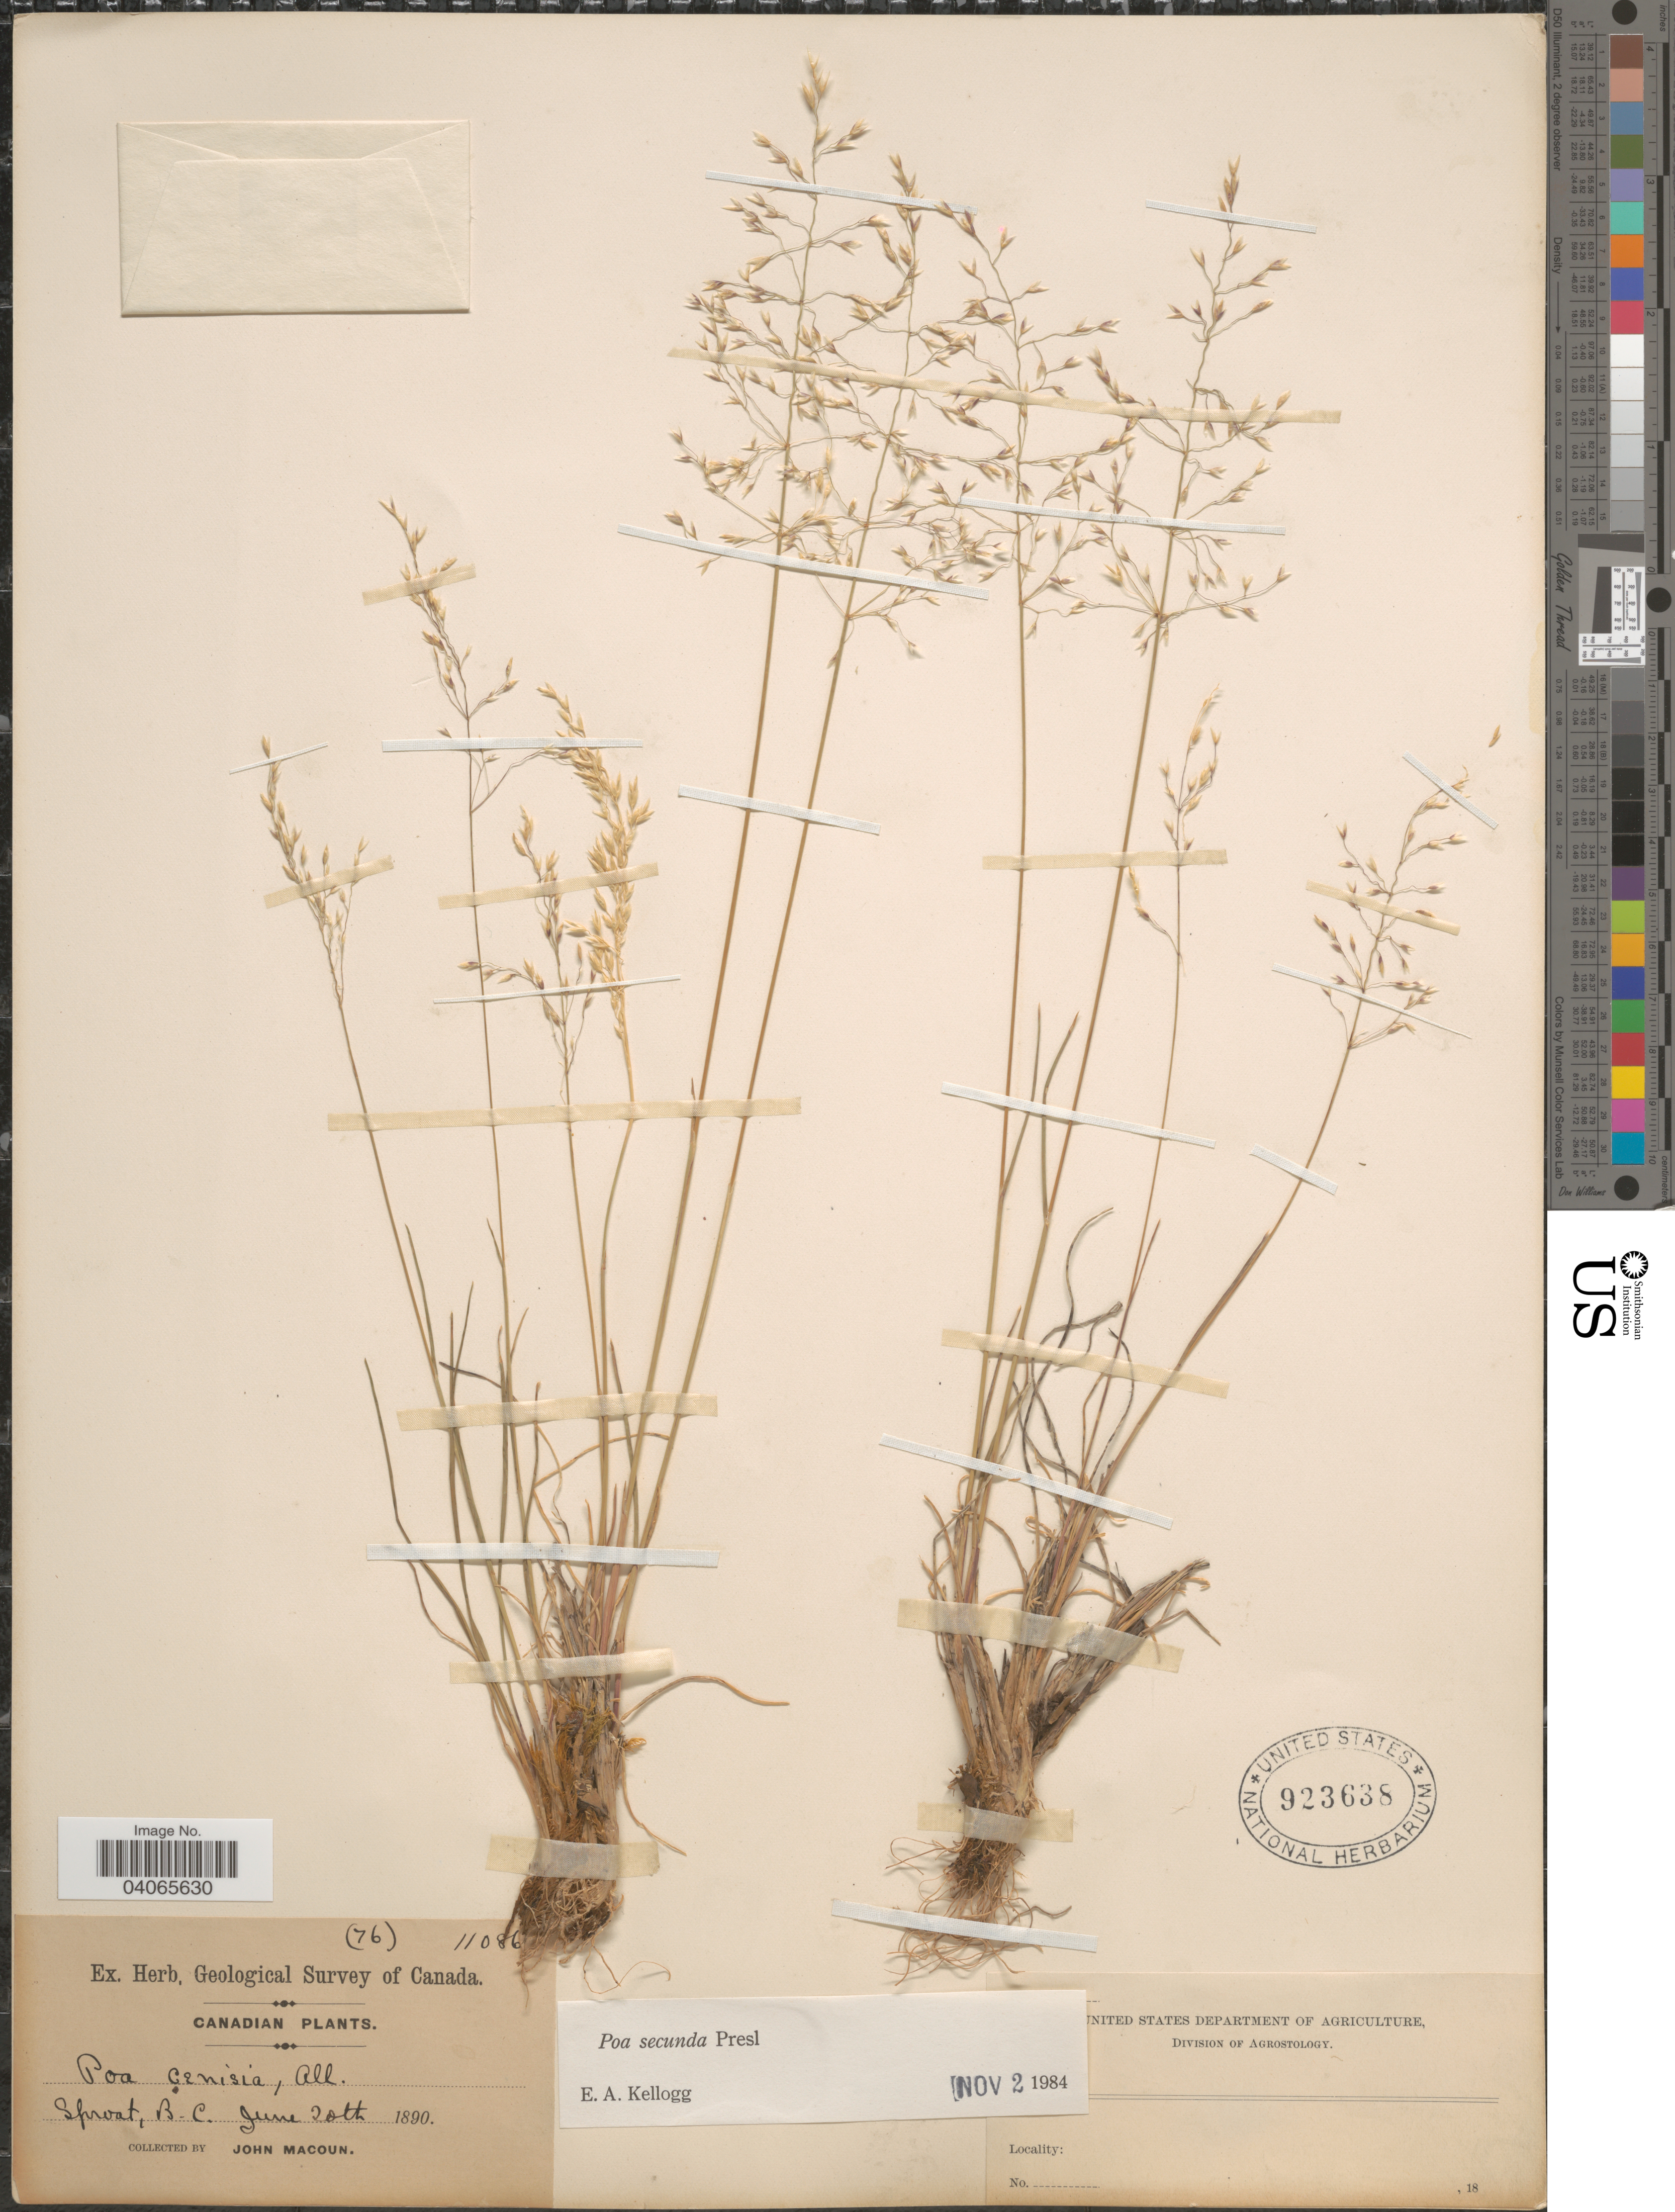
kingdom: Plantae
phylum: Tracheophyta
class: Liliopsida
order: Poales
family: Poaceae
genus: Poa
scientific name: Poa secunda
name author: J. Presl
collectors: J. Macoun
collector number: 11086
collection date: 1890-06-20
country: Canada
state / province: British Columbia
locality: Herb. Geological Survey of Canada. Sproat.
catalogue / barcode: US 923638